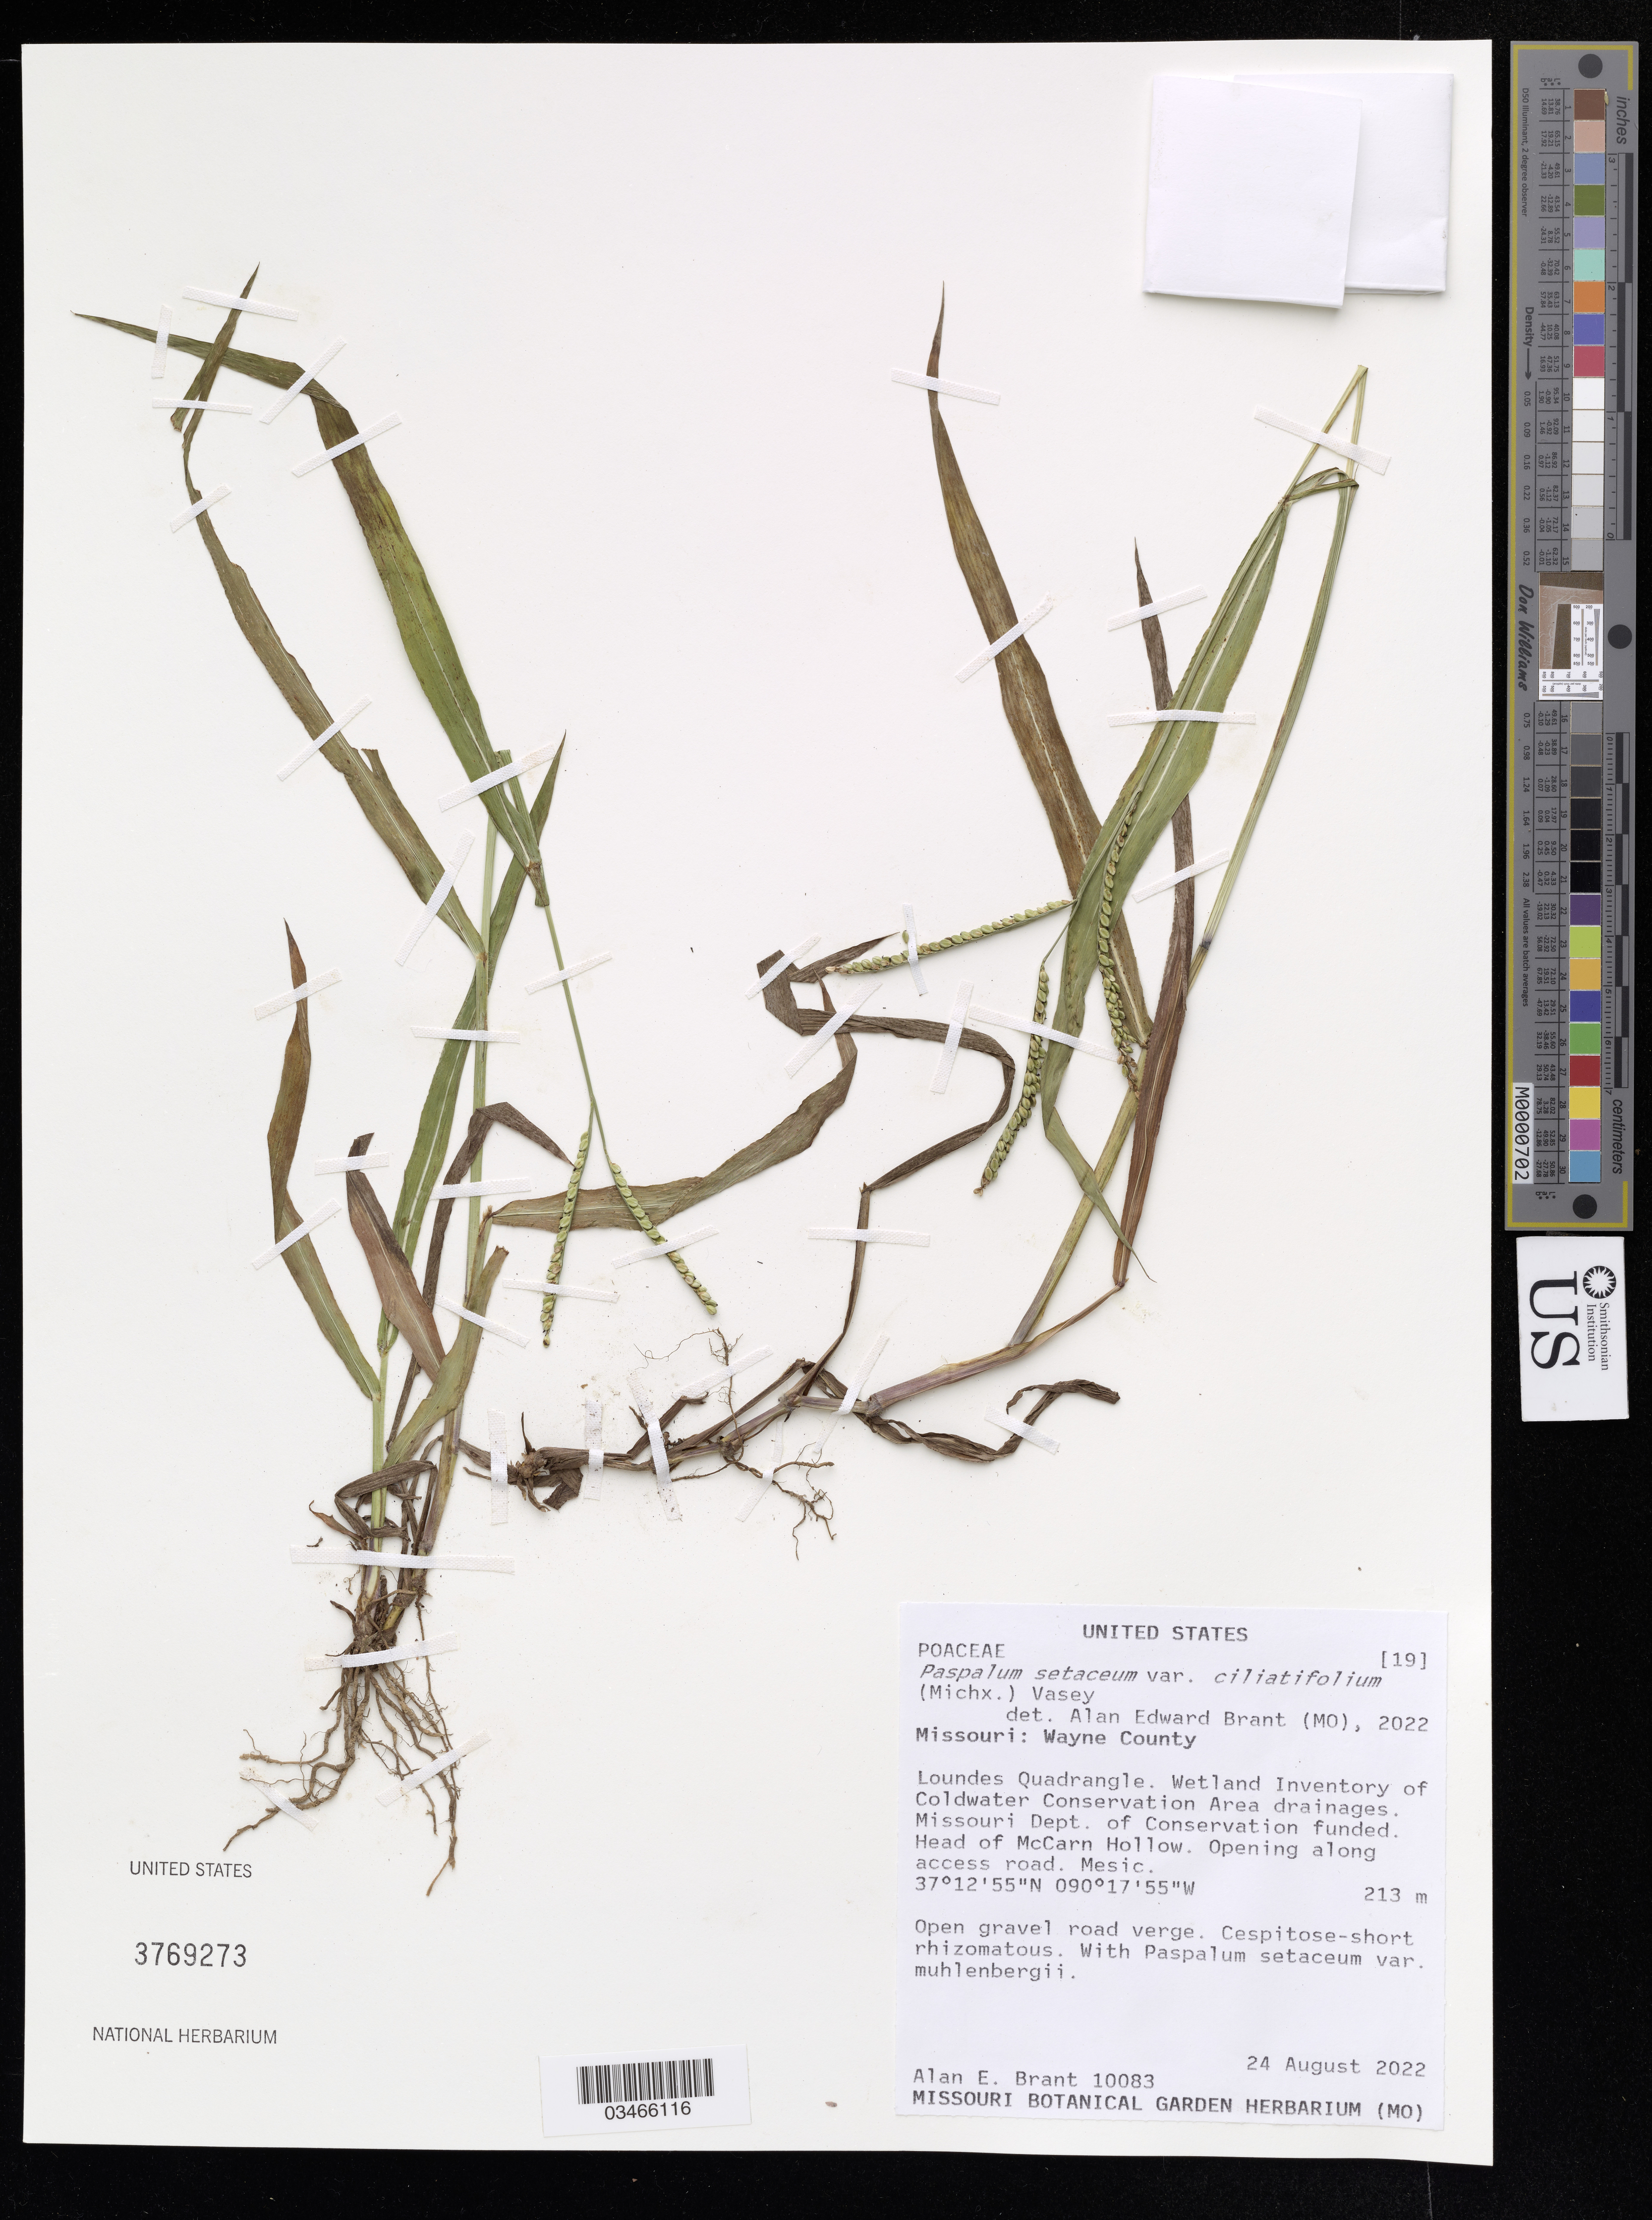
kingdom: Plantae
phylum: Tracheophyta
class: Liliopsida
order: Poales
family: Poaceae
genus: Paspalum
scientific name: Paspalum setaceum var. ciliatifolium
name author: (Michx.) Vasey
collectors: A. Brant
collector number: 10083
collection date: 2023-08-24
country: United States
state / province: Missouri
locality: Wayne County, Loundes Quadrangle, Wetland Inventory of Coldwater Conservation Area drainages, Missouri Dept. of Conservation funded, Head of McCarn Hollow.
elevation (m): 213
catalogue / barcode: US 3769273